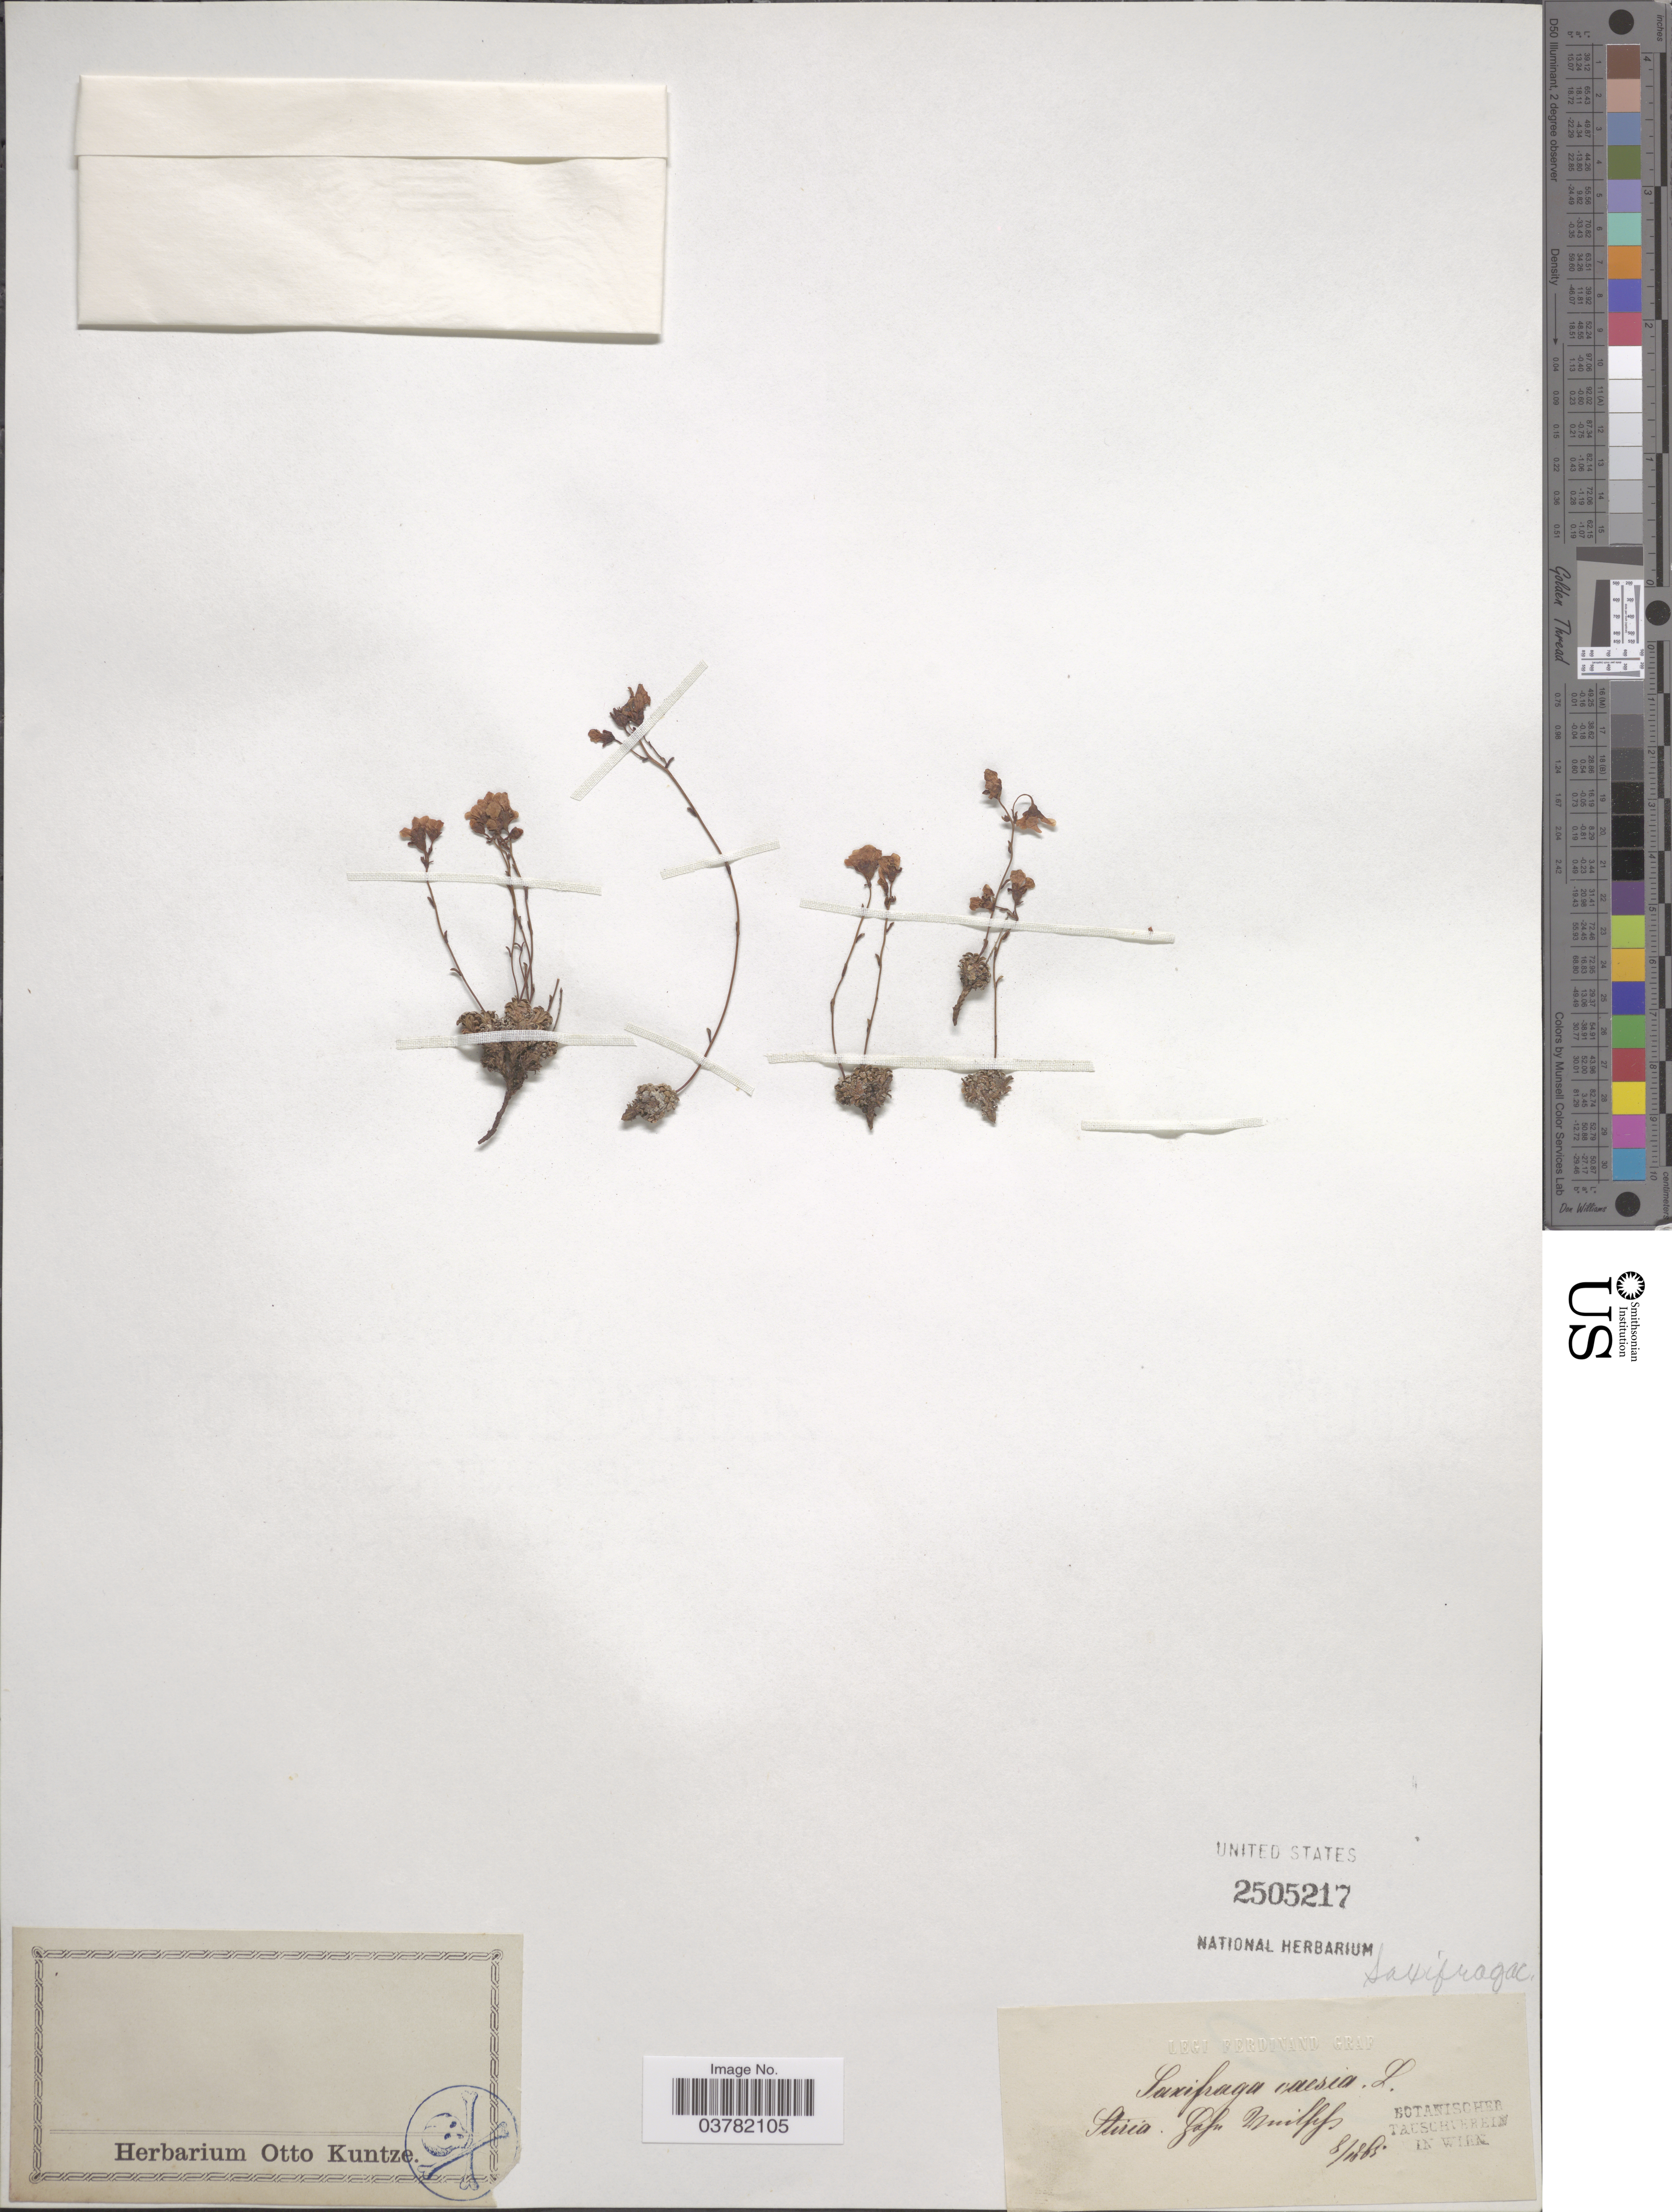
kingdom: Plantae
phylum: Tracheophyta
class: Magnoliopsida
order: Saxifragales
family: Saxifragaceae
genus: Saxifraga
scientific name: Saxifraga caesia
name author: L.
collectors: F. Graf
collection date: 1865-08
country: Austria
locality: Stiria. Gafu[interpreted] [illegible text].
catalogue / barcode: US 2505217